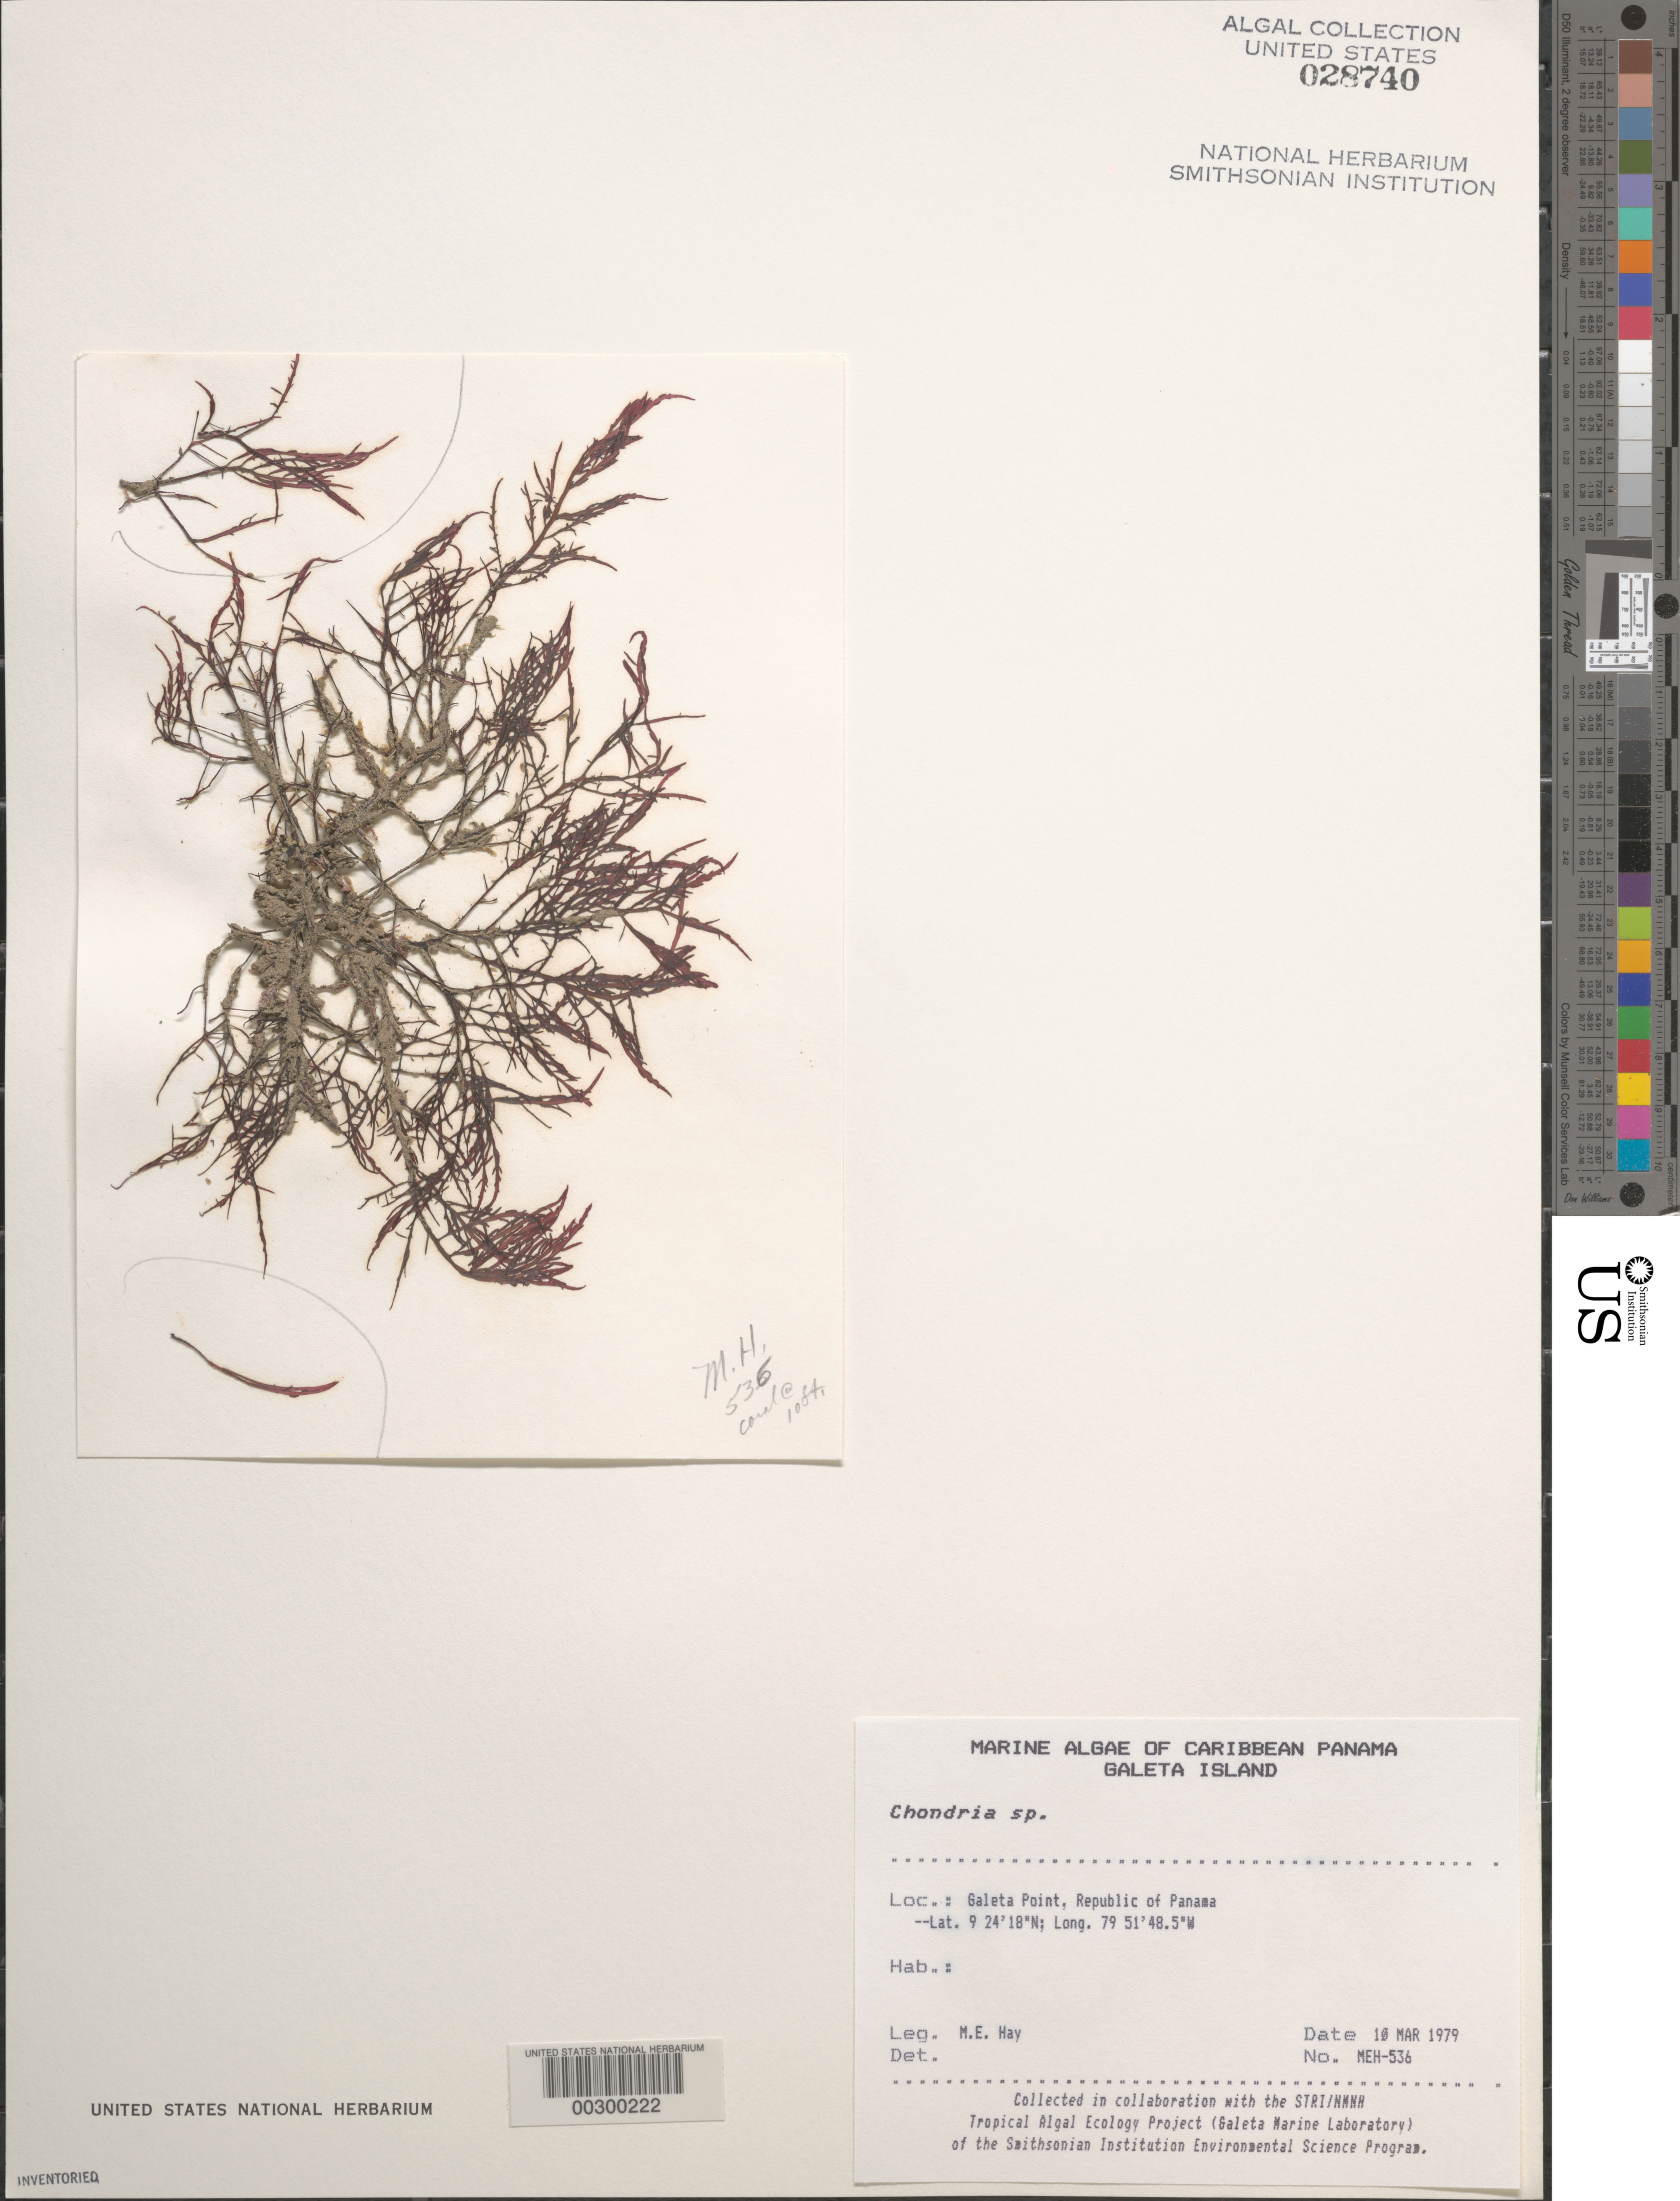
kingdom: Plantae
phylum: Rhodophyta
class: Florideophyceae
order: Ceramiales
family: Rhodomelaceae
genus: Chondria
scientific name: Chondria sp.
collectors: M. E. Hay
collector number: MEH-536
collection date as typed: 10 Mar 1979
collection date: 1979-03-10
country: Panama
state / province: Colón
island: Galeta Island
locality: Galeta Point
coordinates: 9 24' 18" N, 79 51' 48.5" W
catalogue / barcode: US 28740